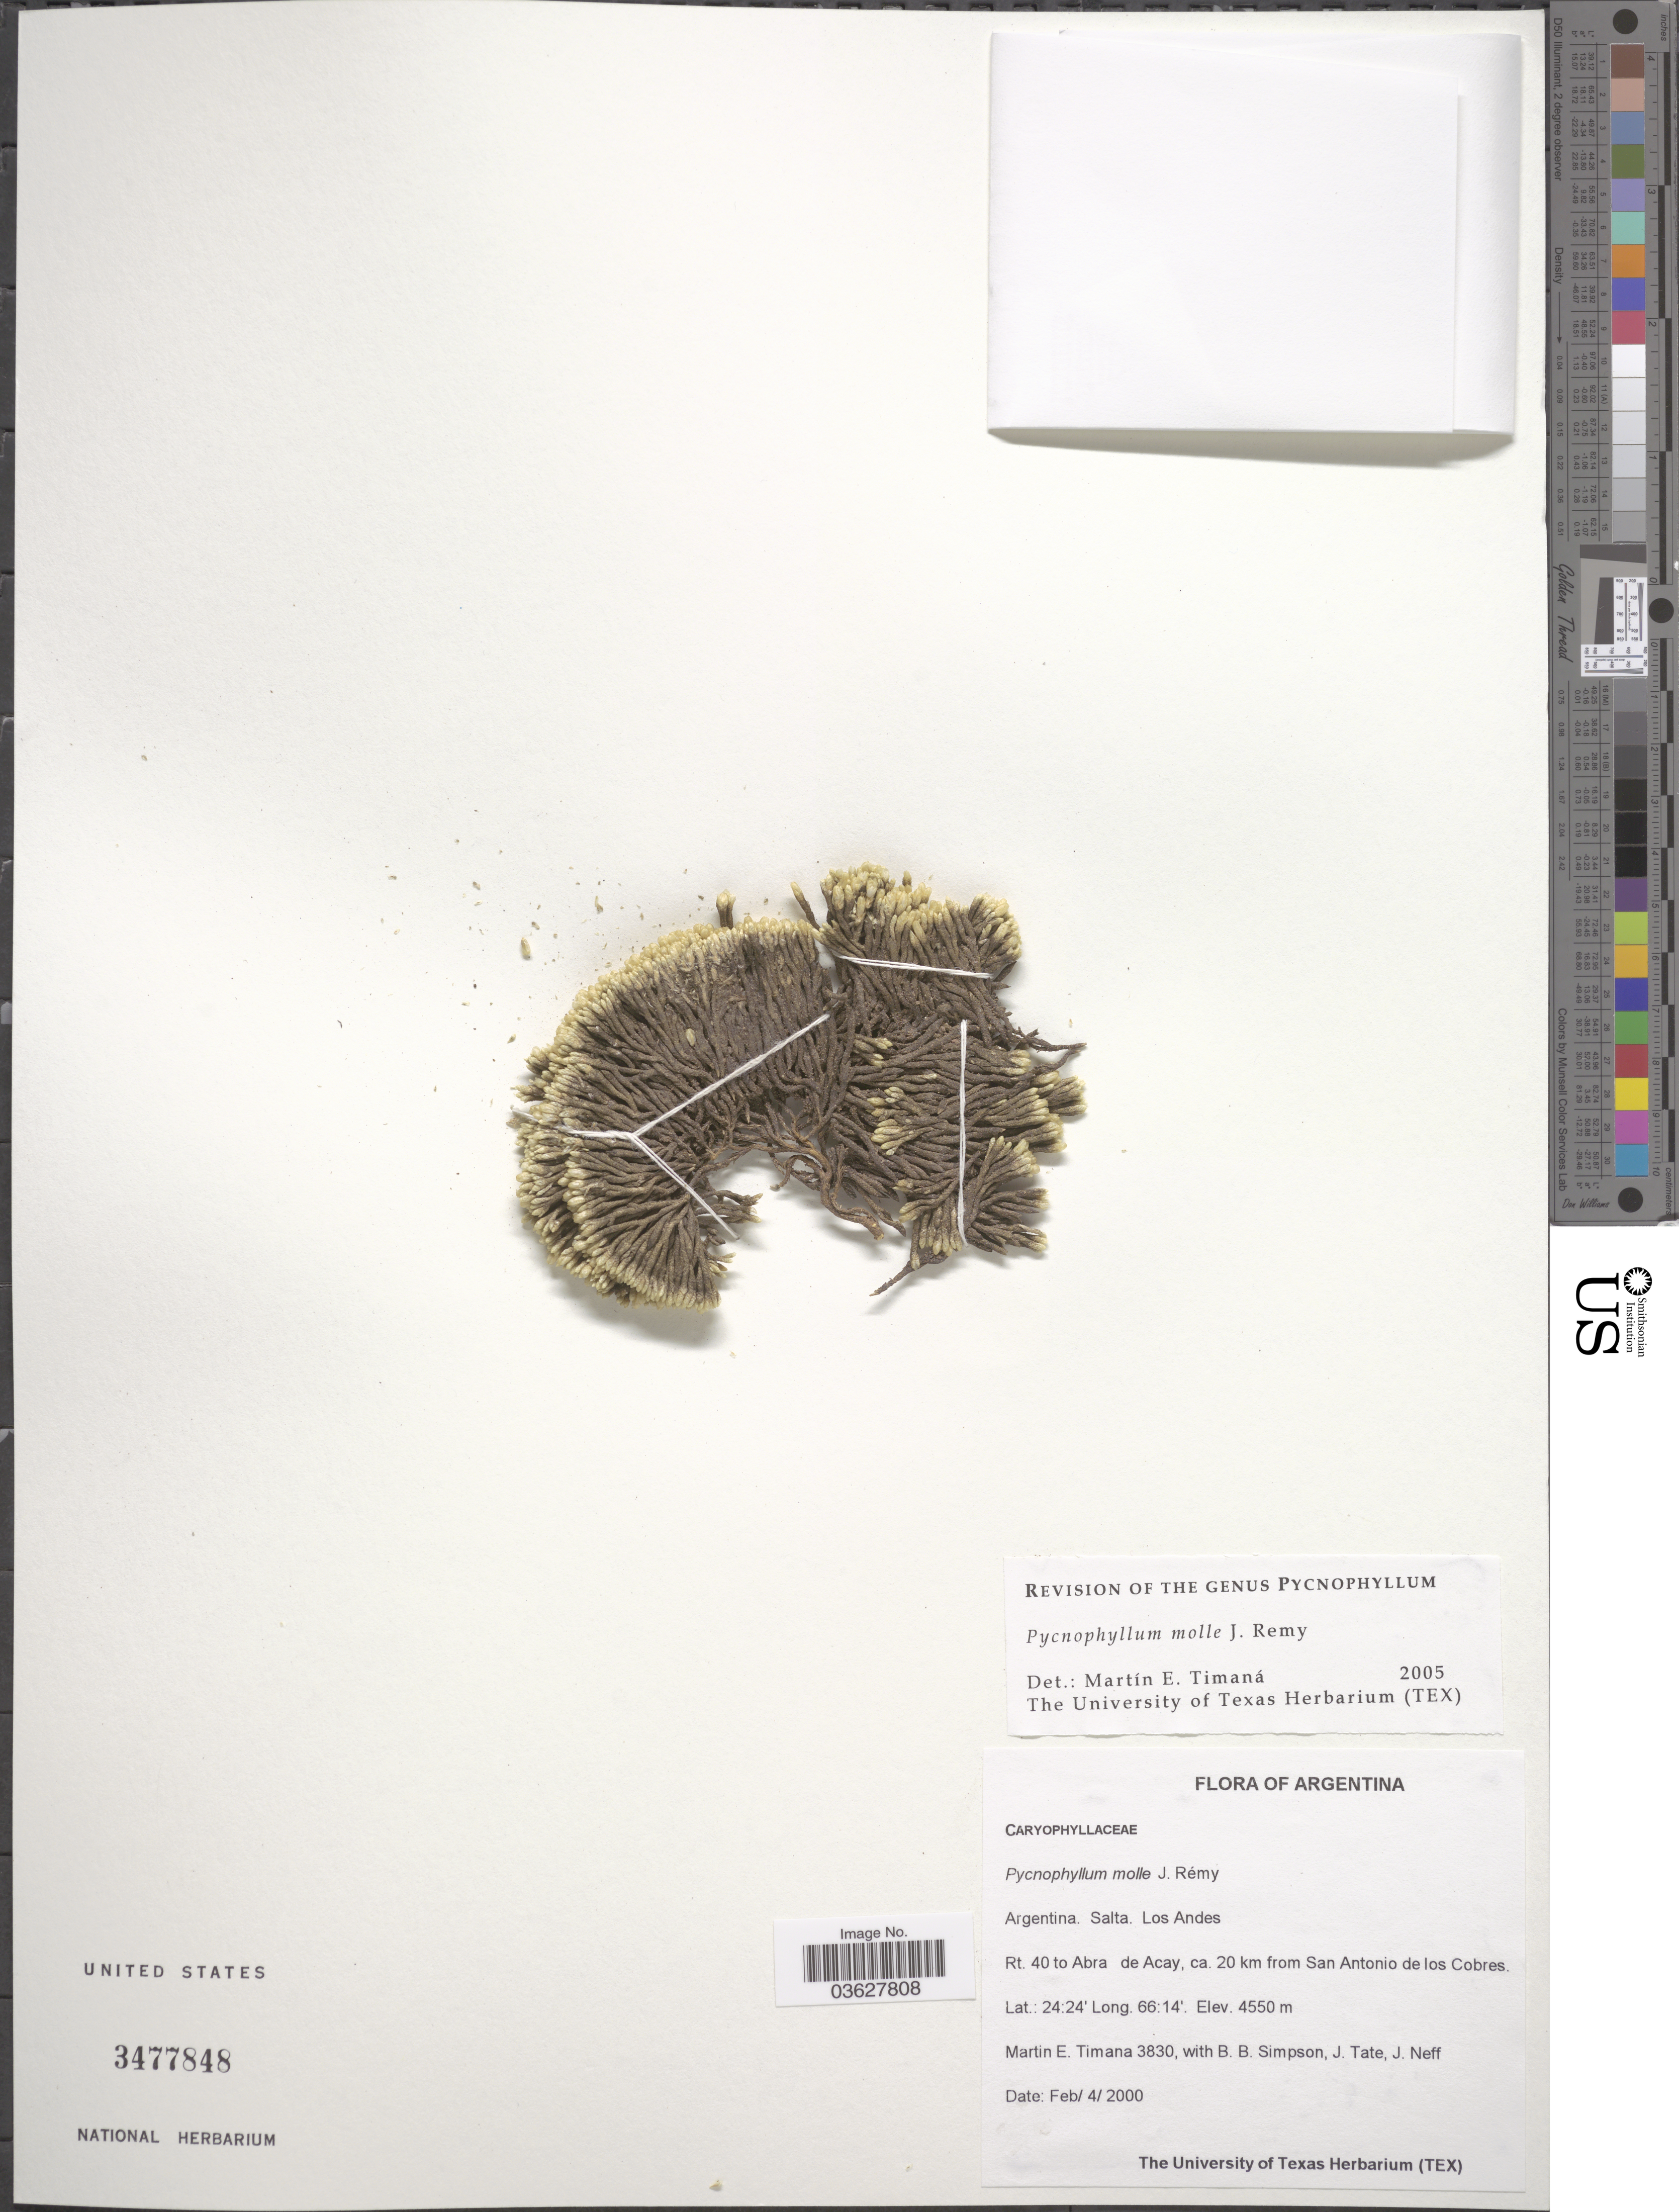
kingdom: Plantae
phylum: Tracheophyta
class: Magnoliopsida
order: Caryophyllales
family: Caryophyllaceae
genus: Pycnophyllum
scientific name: Pycnophyllum molle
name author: J. Rémy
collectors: M. E. Timaná, B. Simpson, J. Tate & J. Neff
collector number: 3830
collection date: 2000-02-04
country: Argentina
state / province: Salta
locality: Los Andes. Rt. 40 to Abra de Acay, ca. 20 km from San Antonio de los Cobres.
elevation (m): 4550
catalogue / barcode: US 3477848